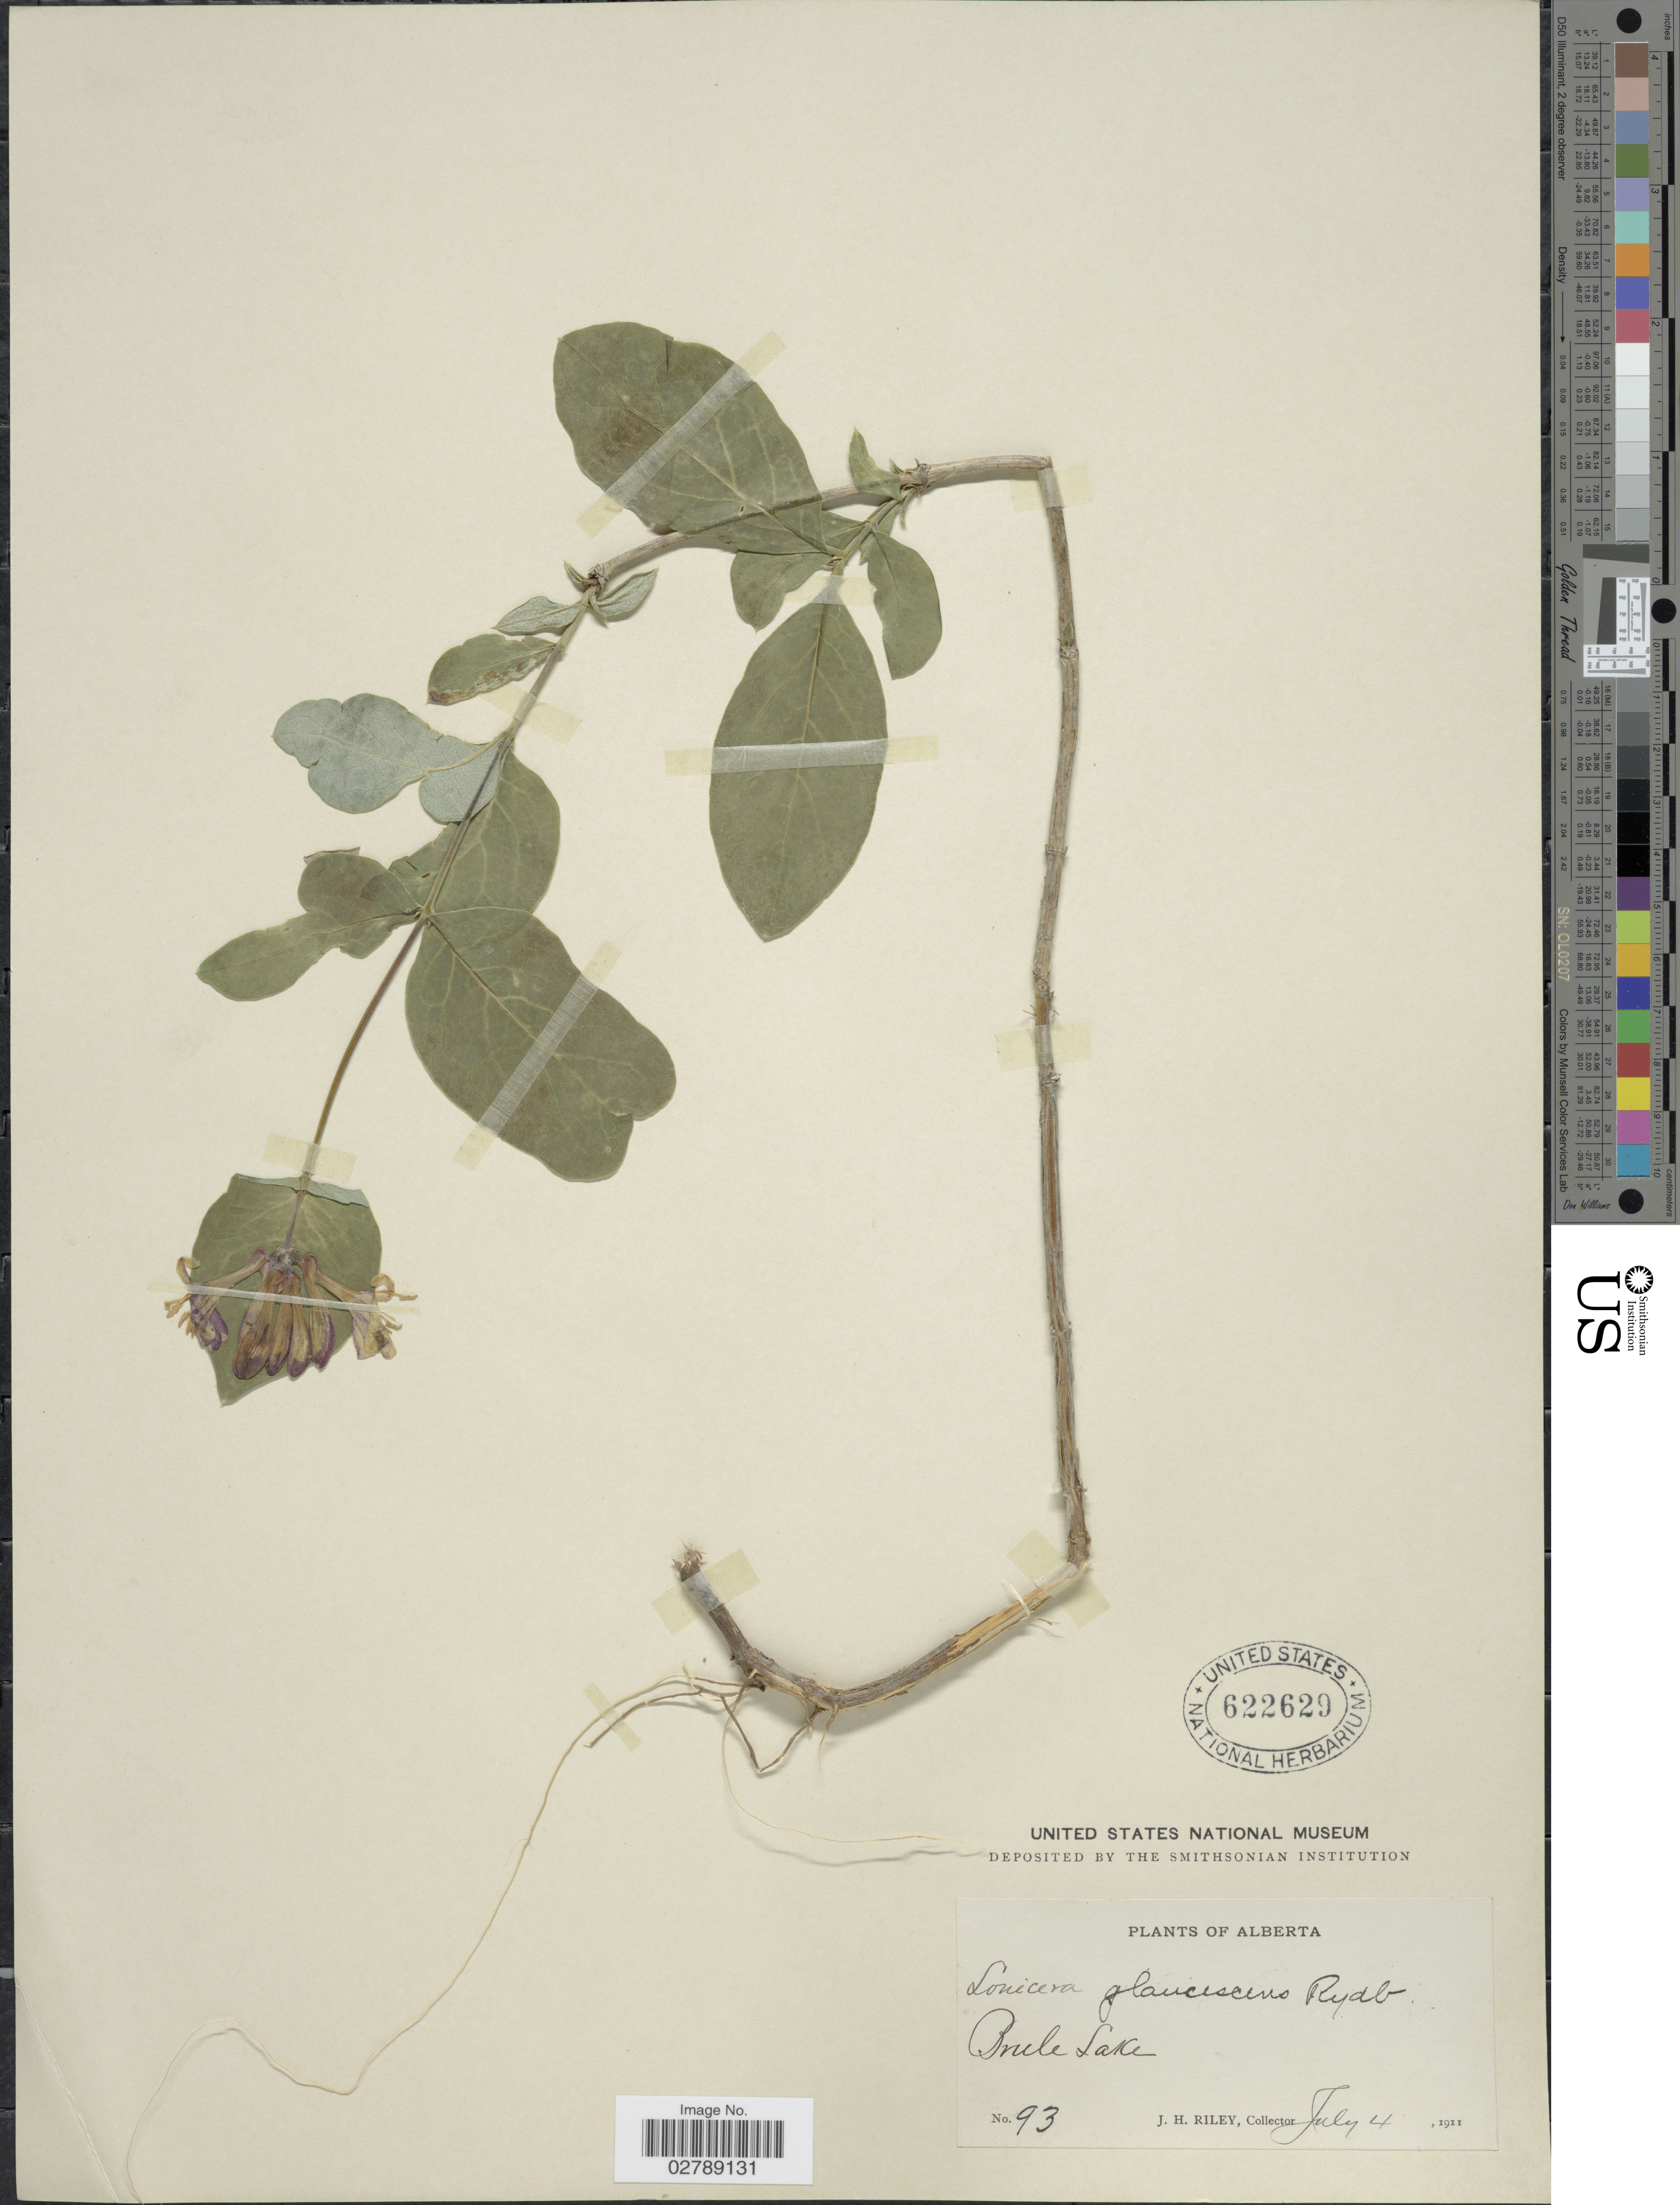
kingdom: Plantae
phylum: Tracheophyta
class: Magnoliopsida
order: Dipsacales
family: Caprifoliaceae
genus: Lonicera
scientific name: Lonicera dioica var. glaucescens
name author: (Rydb.) Butters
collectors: J. H. Riley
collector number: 93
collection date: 1911-07-04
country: Canada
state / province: Alberta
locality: Brule Lake.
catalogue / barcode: US 622629